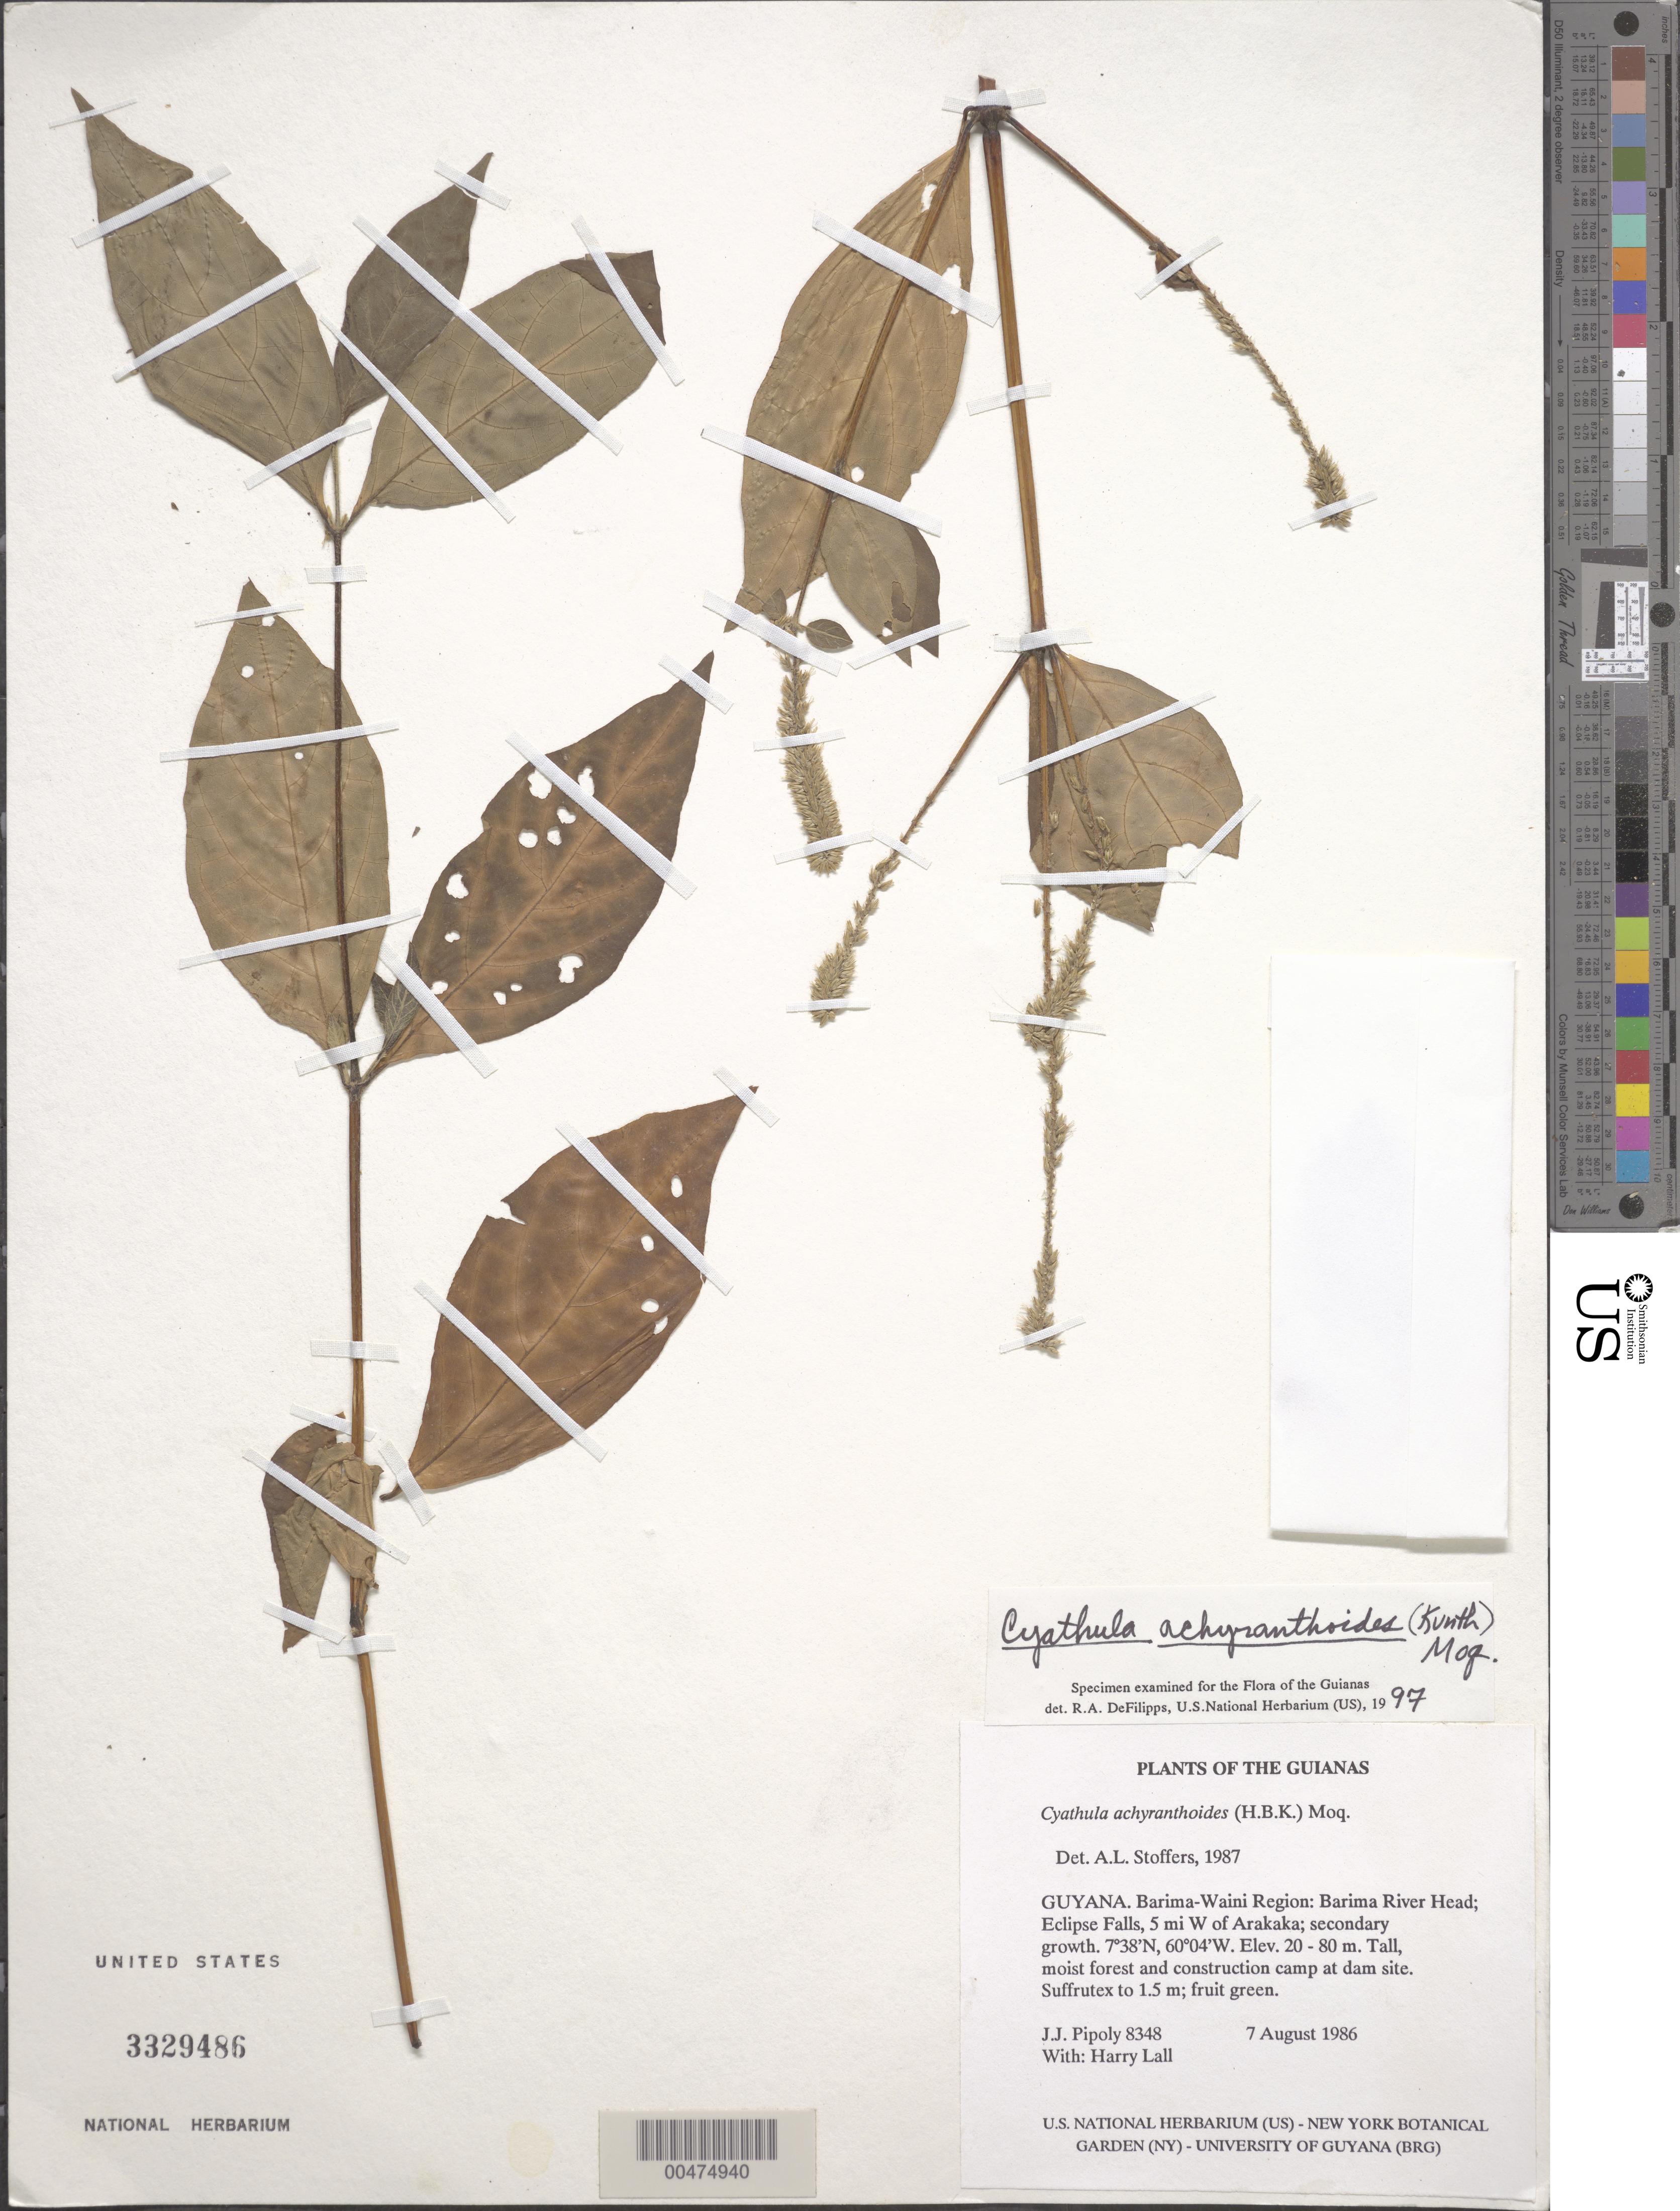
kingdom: Plantae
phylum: Tracheophyta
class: Magnoliopsida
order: Caryophyllales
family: Amaranthaceae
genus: Cyathula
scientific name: Cyathula achyranthoides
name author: (Kunth) Moq.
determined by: DeFilipps, R. A.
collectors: J. J. Pipoly & H. Lall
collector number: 8348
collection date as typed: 7 August 1986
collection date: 1986-08-07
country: Guyana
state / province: Barima-Waini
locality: Barima River head; Eclipse Falls, 5 mi W of Arakaka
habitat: Secondary growth, tall moist forest and construction camp at dam site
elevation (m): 20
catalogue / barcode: US 3329486